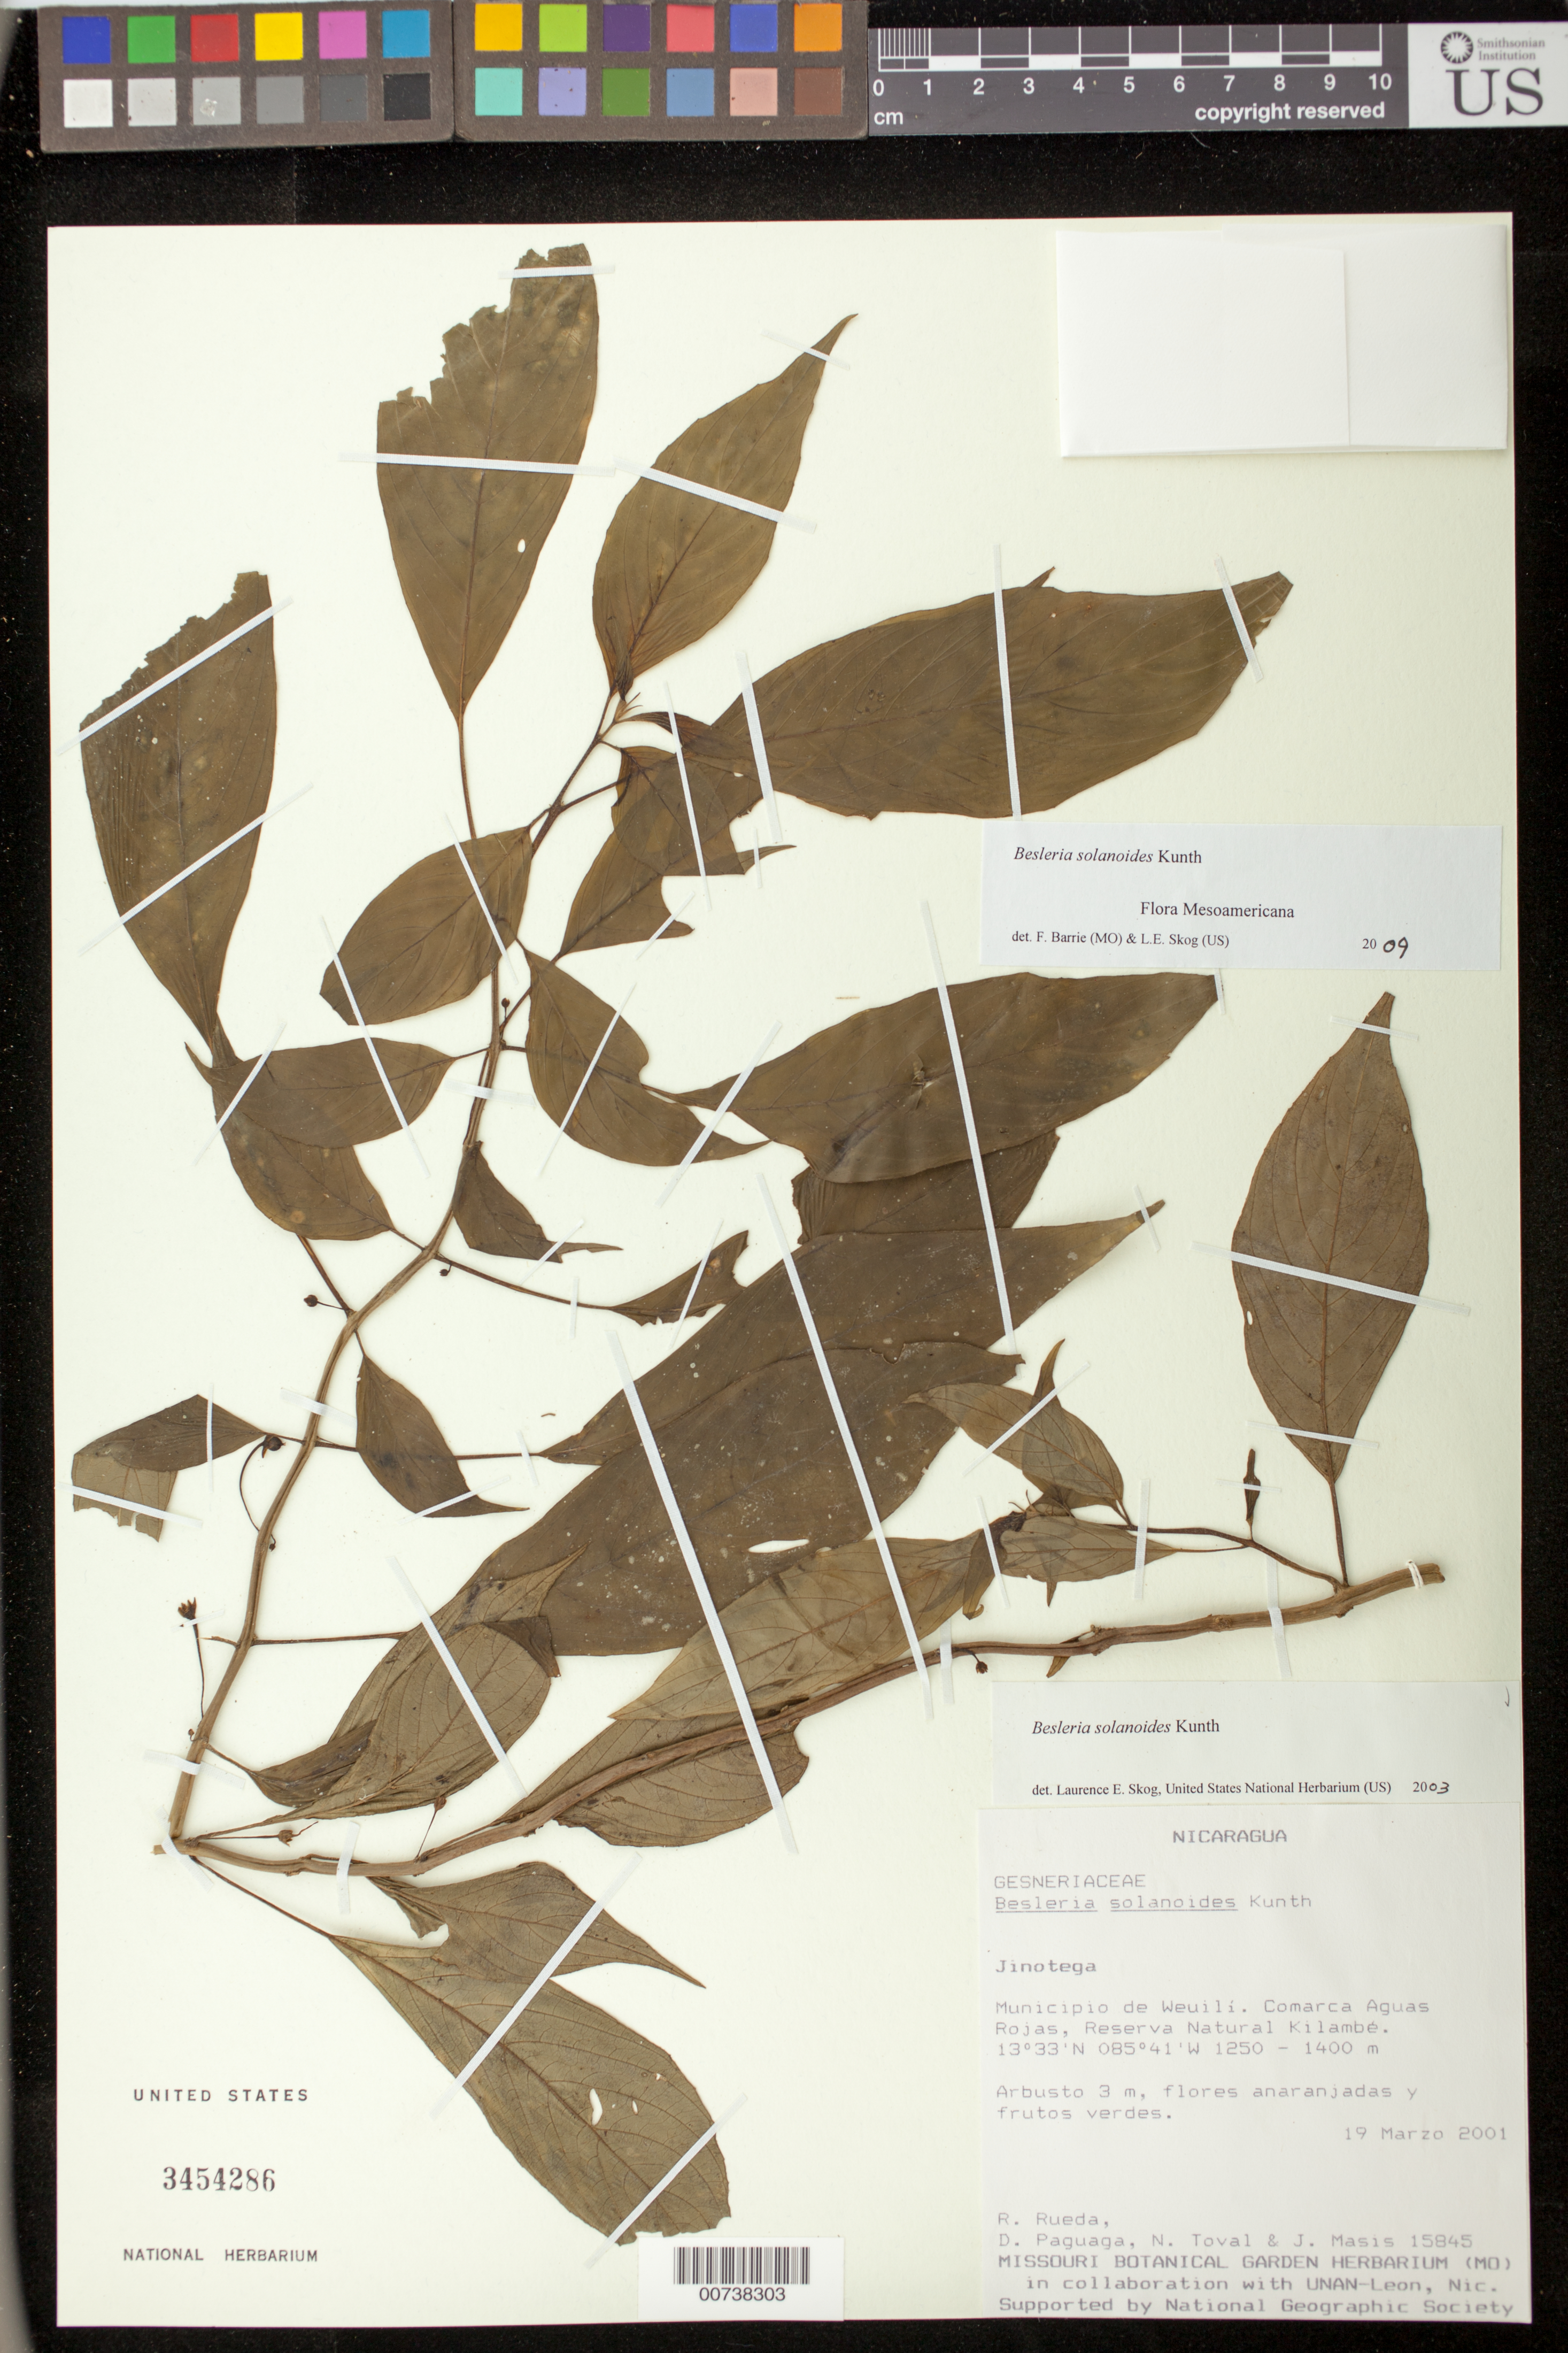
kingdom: Plantae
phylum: Tracheophyta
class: Magnoliopsida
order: Lamiales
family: Gesneriaceae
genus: Besleria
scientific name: Besleria solanoides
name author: Kunth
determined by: Skog, Laurence E.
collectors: R. Rueda, D. Paguaga, N. Toval & J. Masis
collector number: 15845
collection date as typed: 19 Mar 2001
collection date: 2001-03-19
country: Nicaragua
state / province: Jinotega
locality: Mpio. de Weuilí, Comarca Aguas Rojas, Reserva Natural Kilambé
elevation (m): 1250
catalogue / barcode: US 3454286